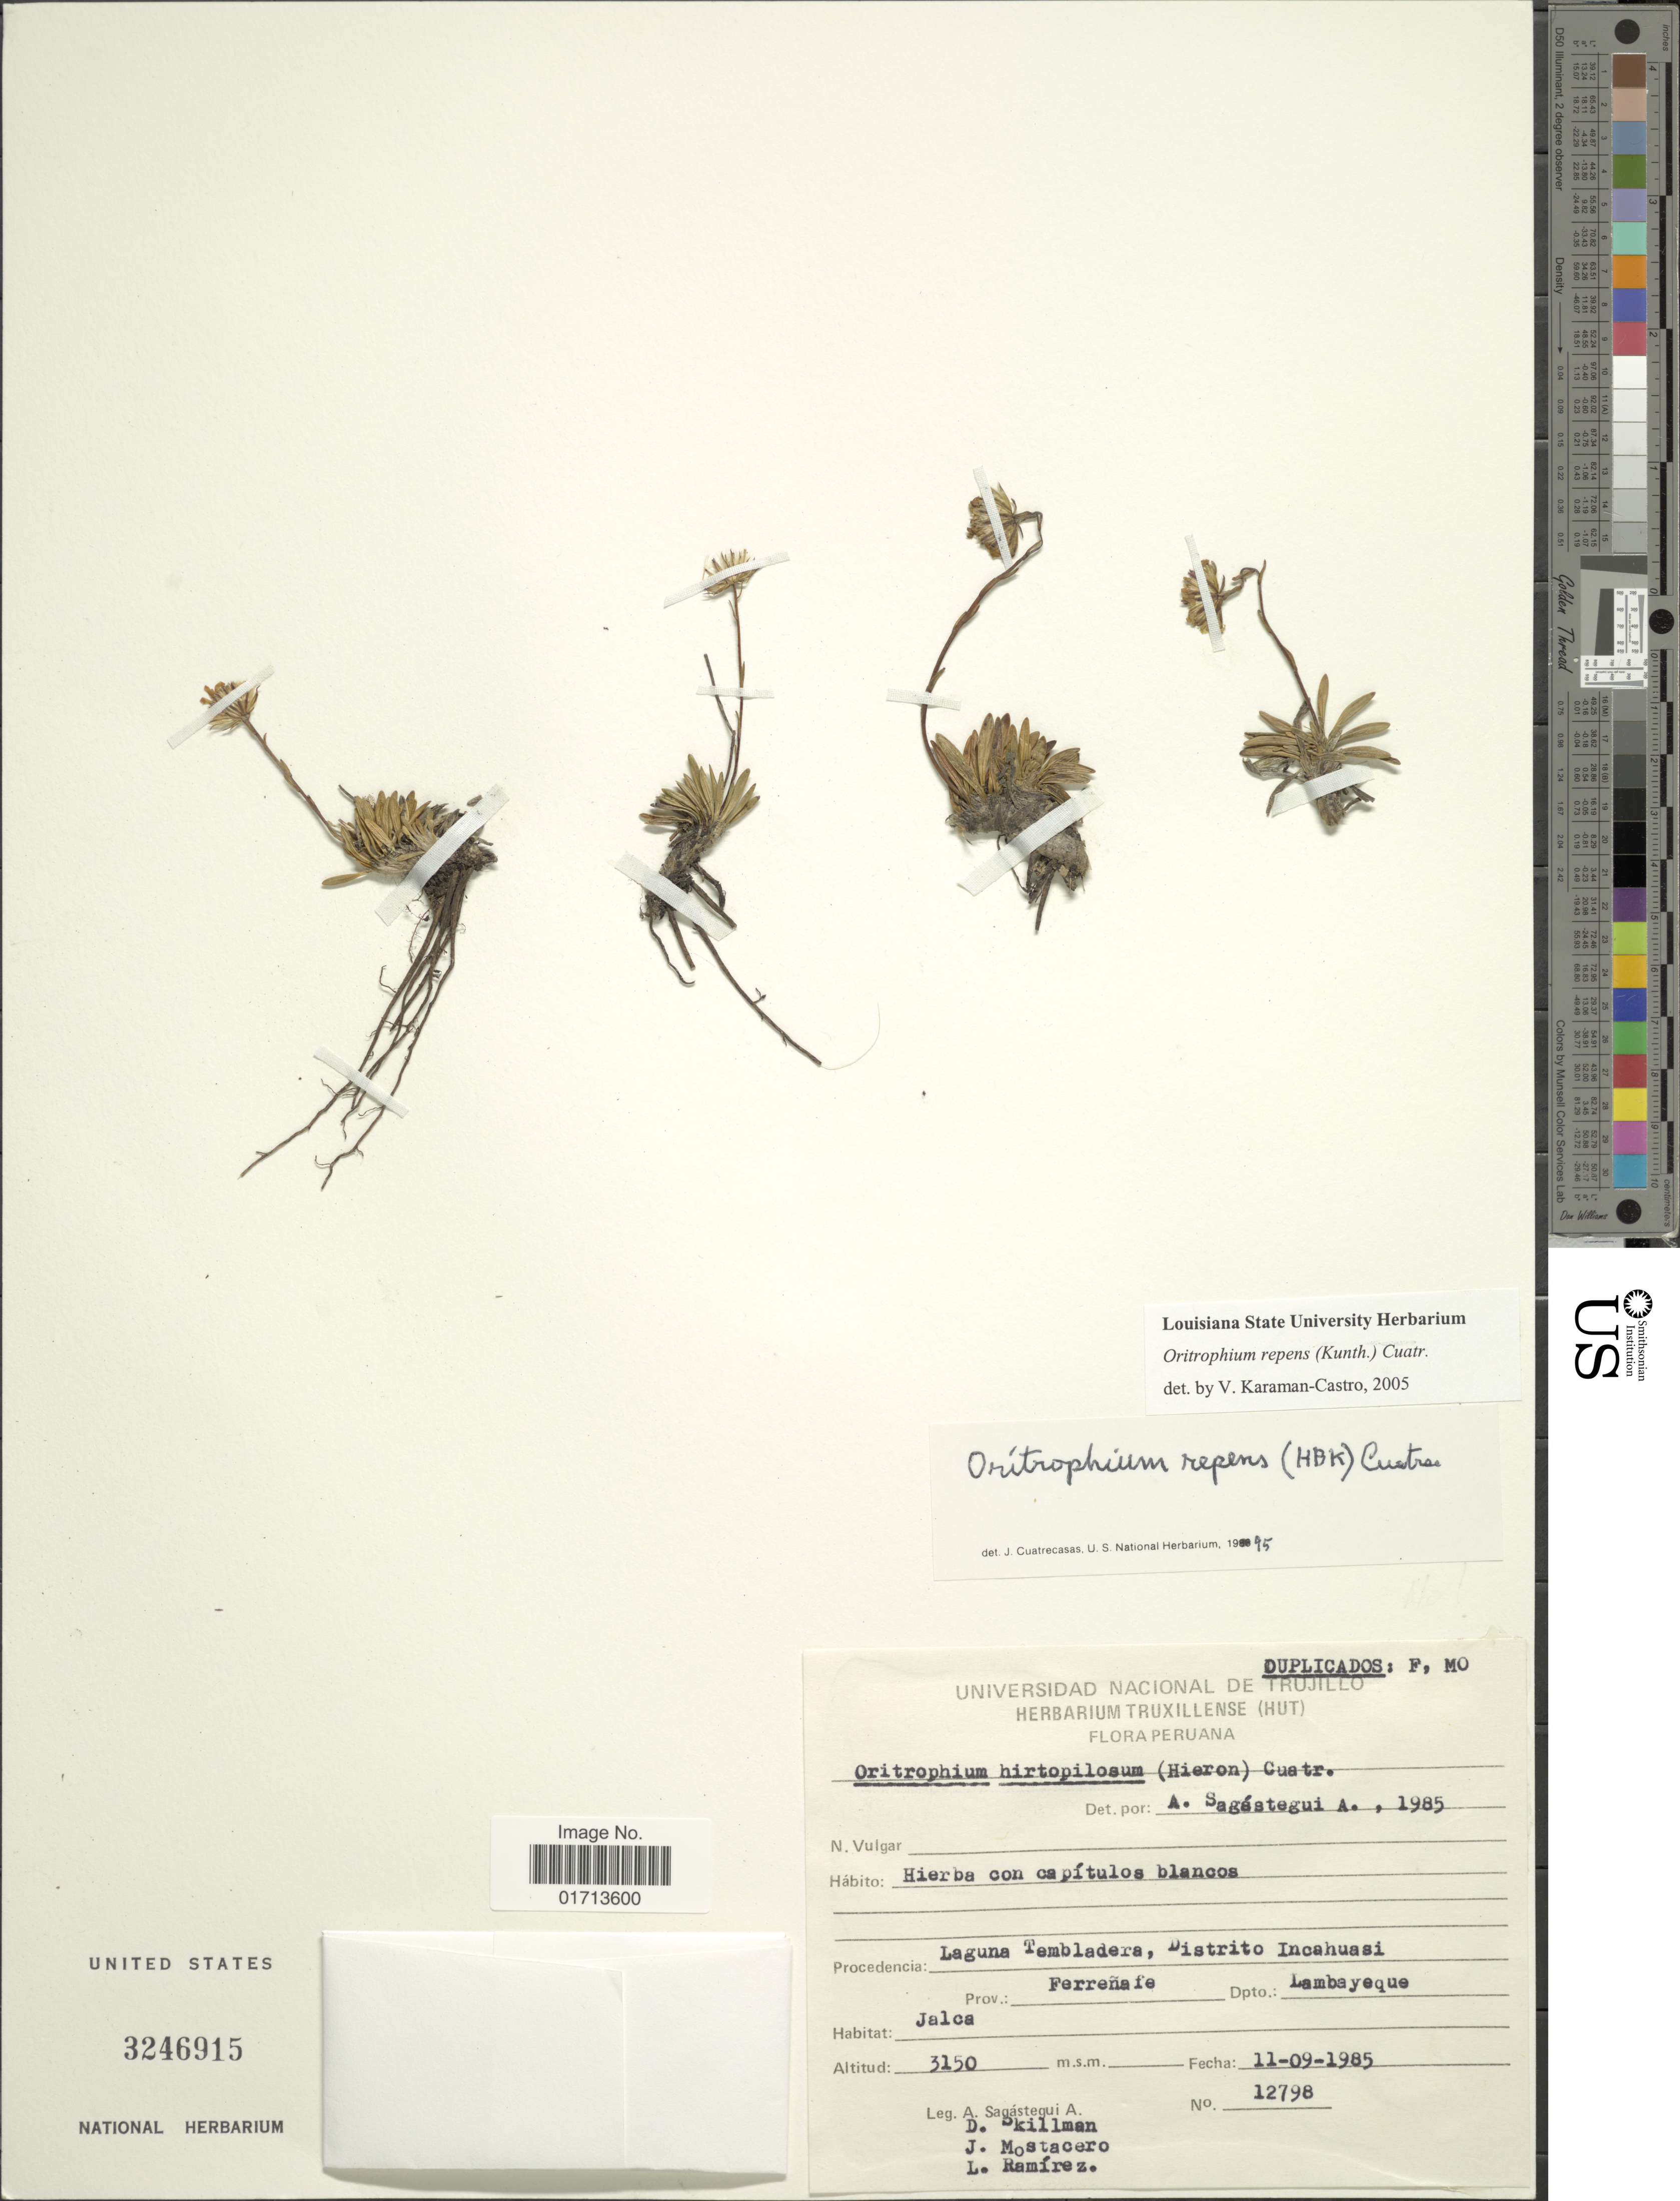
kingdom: Plantae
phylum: Tracheophyta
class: Magnoliopsida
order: Asterales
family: Asteraceae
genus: Oritrophium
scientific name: Oritrophium repens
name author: (Kunth) Cuatrec.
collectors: A. Sagástegui A., D. Skillman, J. Mostacero & L. Ramirez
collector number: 12798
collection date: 1985-09-11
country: Peru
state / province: Lambayeque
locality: Laguna Tembladera, Distrito Incahuasi, Prov. Ferrenafe0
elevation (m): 3150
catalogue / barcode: US 3246915